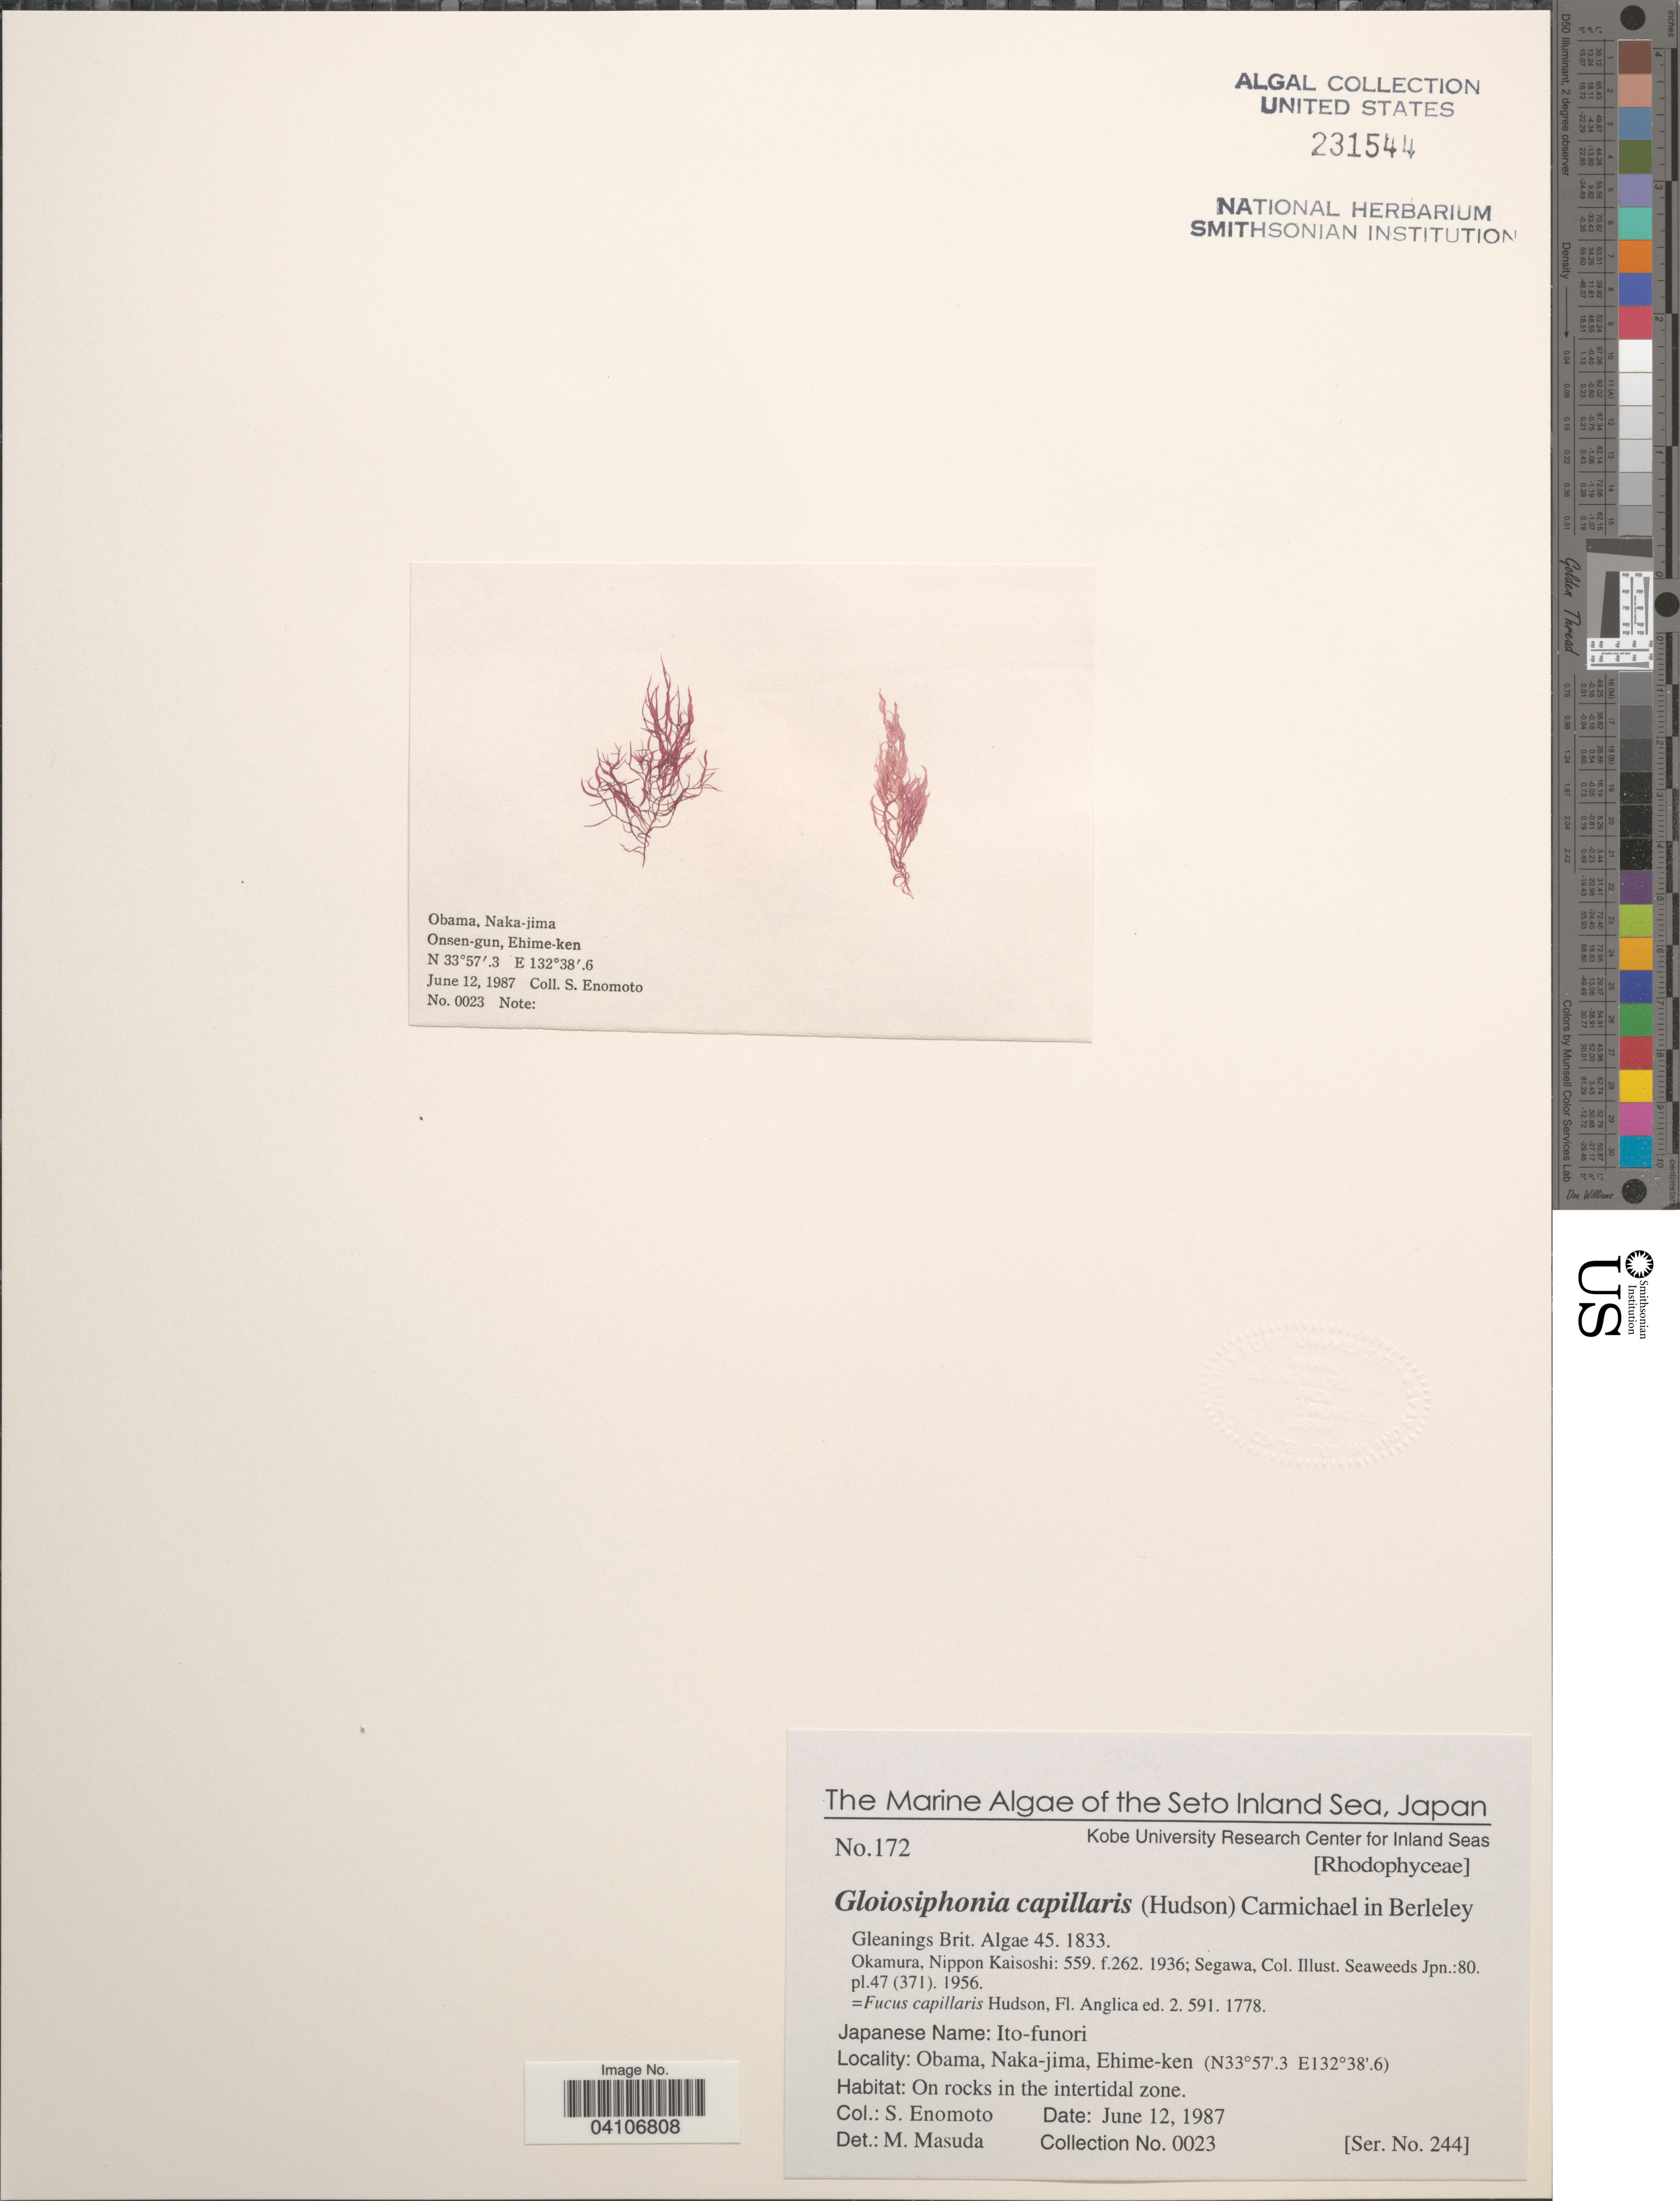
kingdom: Plantae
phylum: Rhodophyta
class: Florideophyceae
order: Gigartinales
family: Gloiosiphoniaceae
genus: Gloiosiphonia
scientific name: Gloiosiphonia capillaris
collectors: S. Enomoto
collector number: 0023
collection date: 1987-06-12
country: Japan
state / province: Ehime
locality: The Seto Inland Sea. Obama, Naka-jima, Ehime-ken. On rocks in the intertidal zone.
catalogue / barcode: US 231544